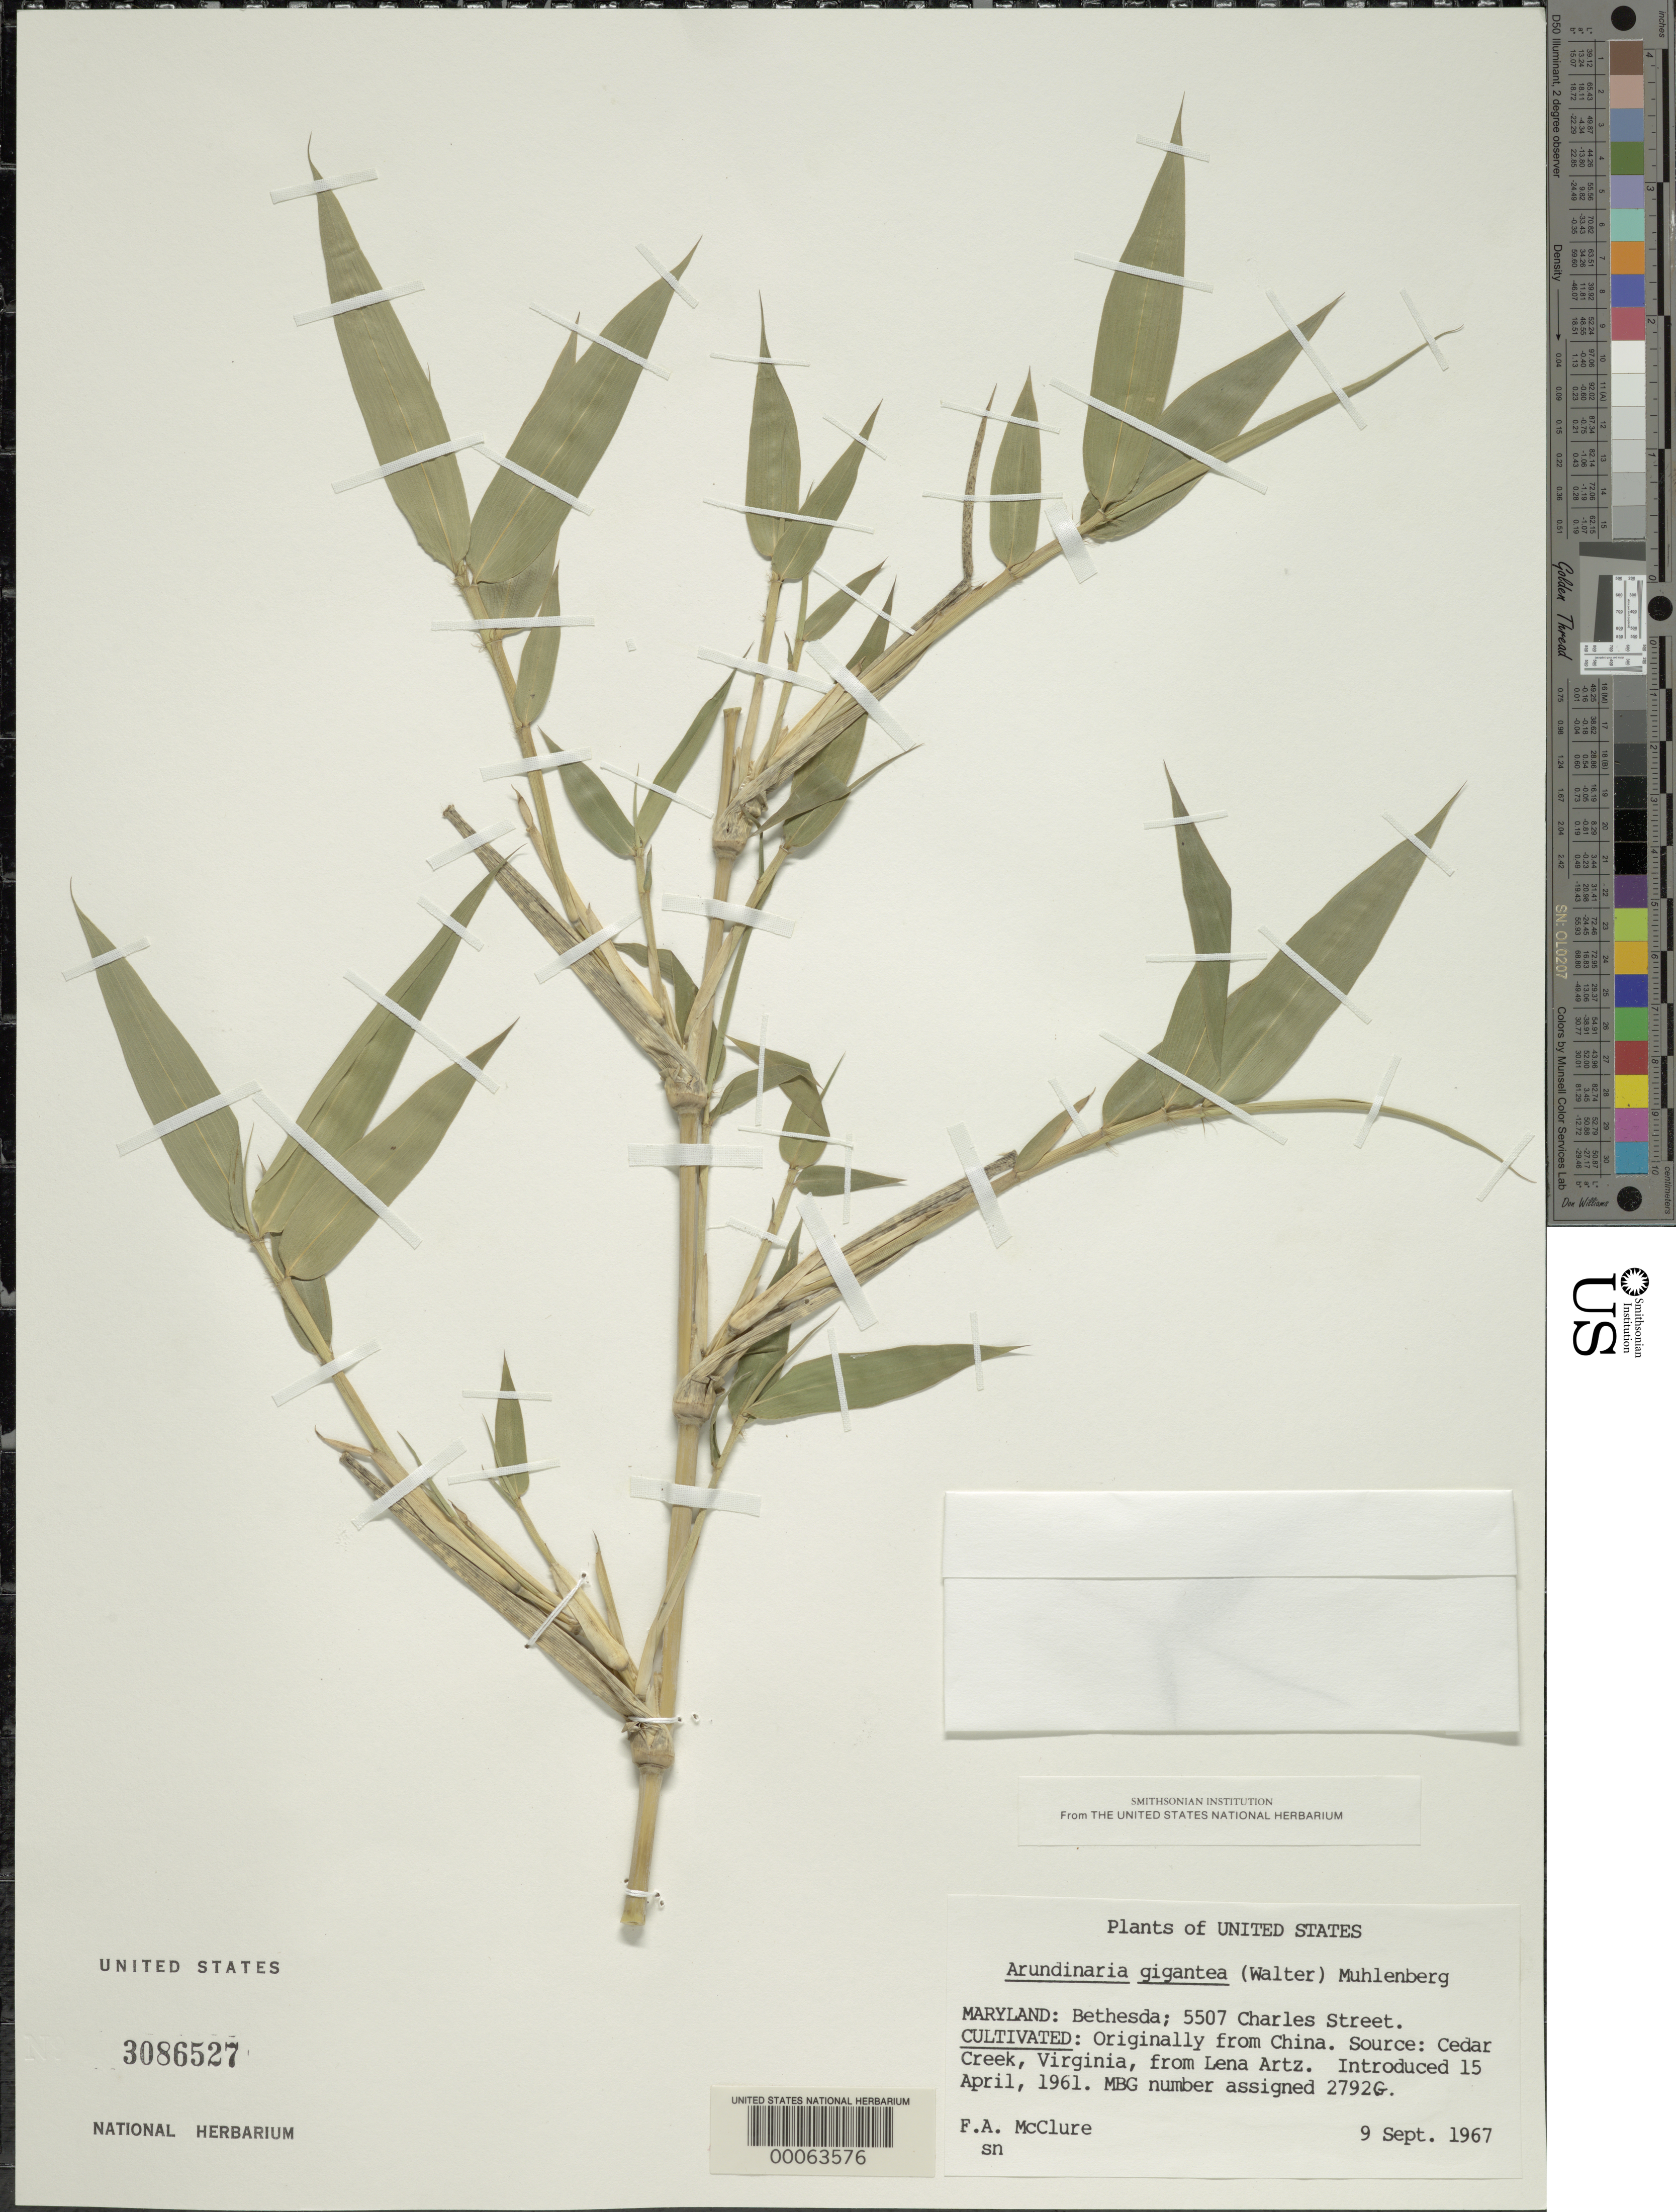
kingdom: Plantae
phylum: Tracheophyta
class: Liliopsida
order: Poales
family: Poaceae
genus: Arundinaria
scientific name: Arundinaria gigantea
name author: (Walter) Muhl.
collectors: F. A. McClure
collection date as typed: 09 Sep 1967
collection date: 1967-09-09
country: United States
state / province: Maryland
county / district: Montgomery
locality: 5507 Charles Street, Bethesda (McClure's garden)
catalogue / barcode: US 3086527